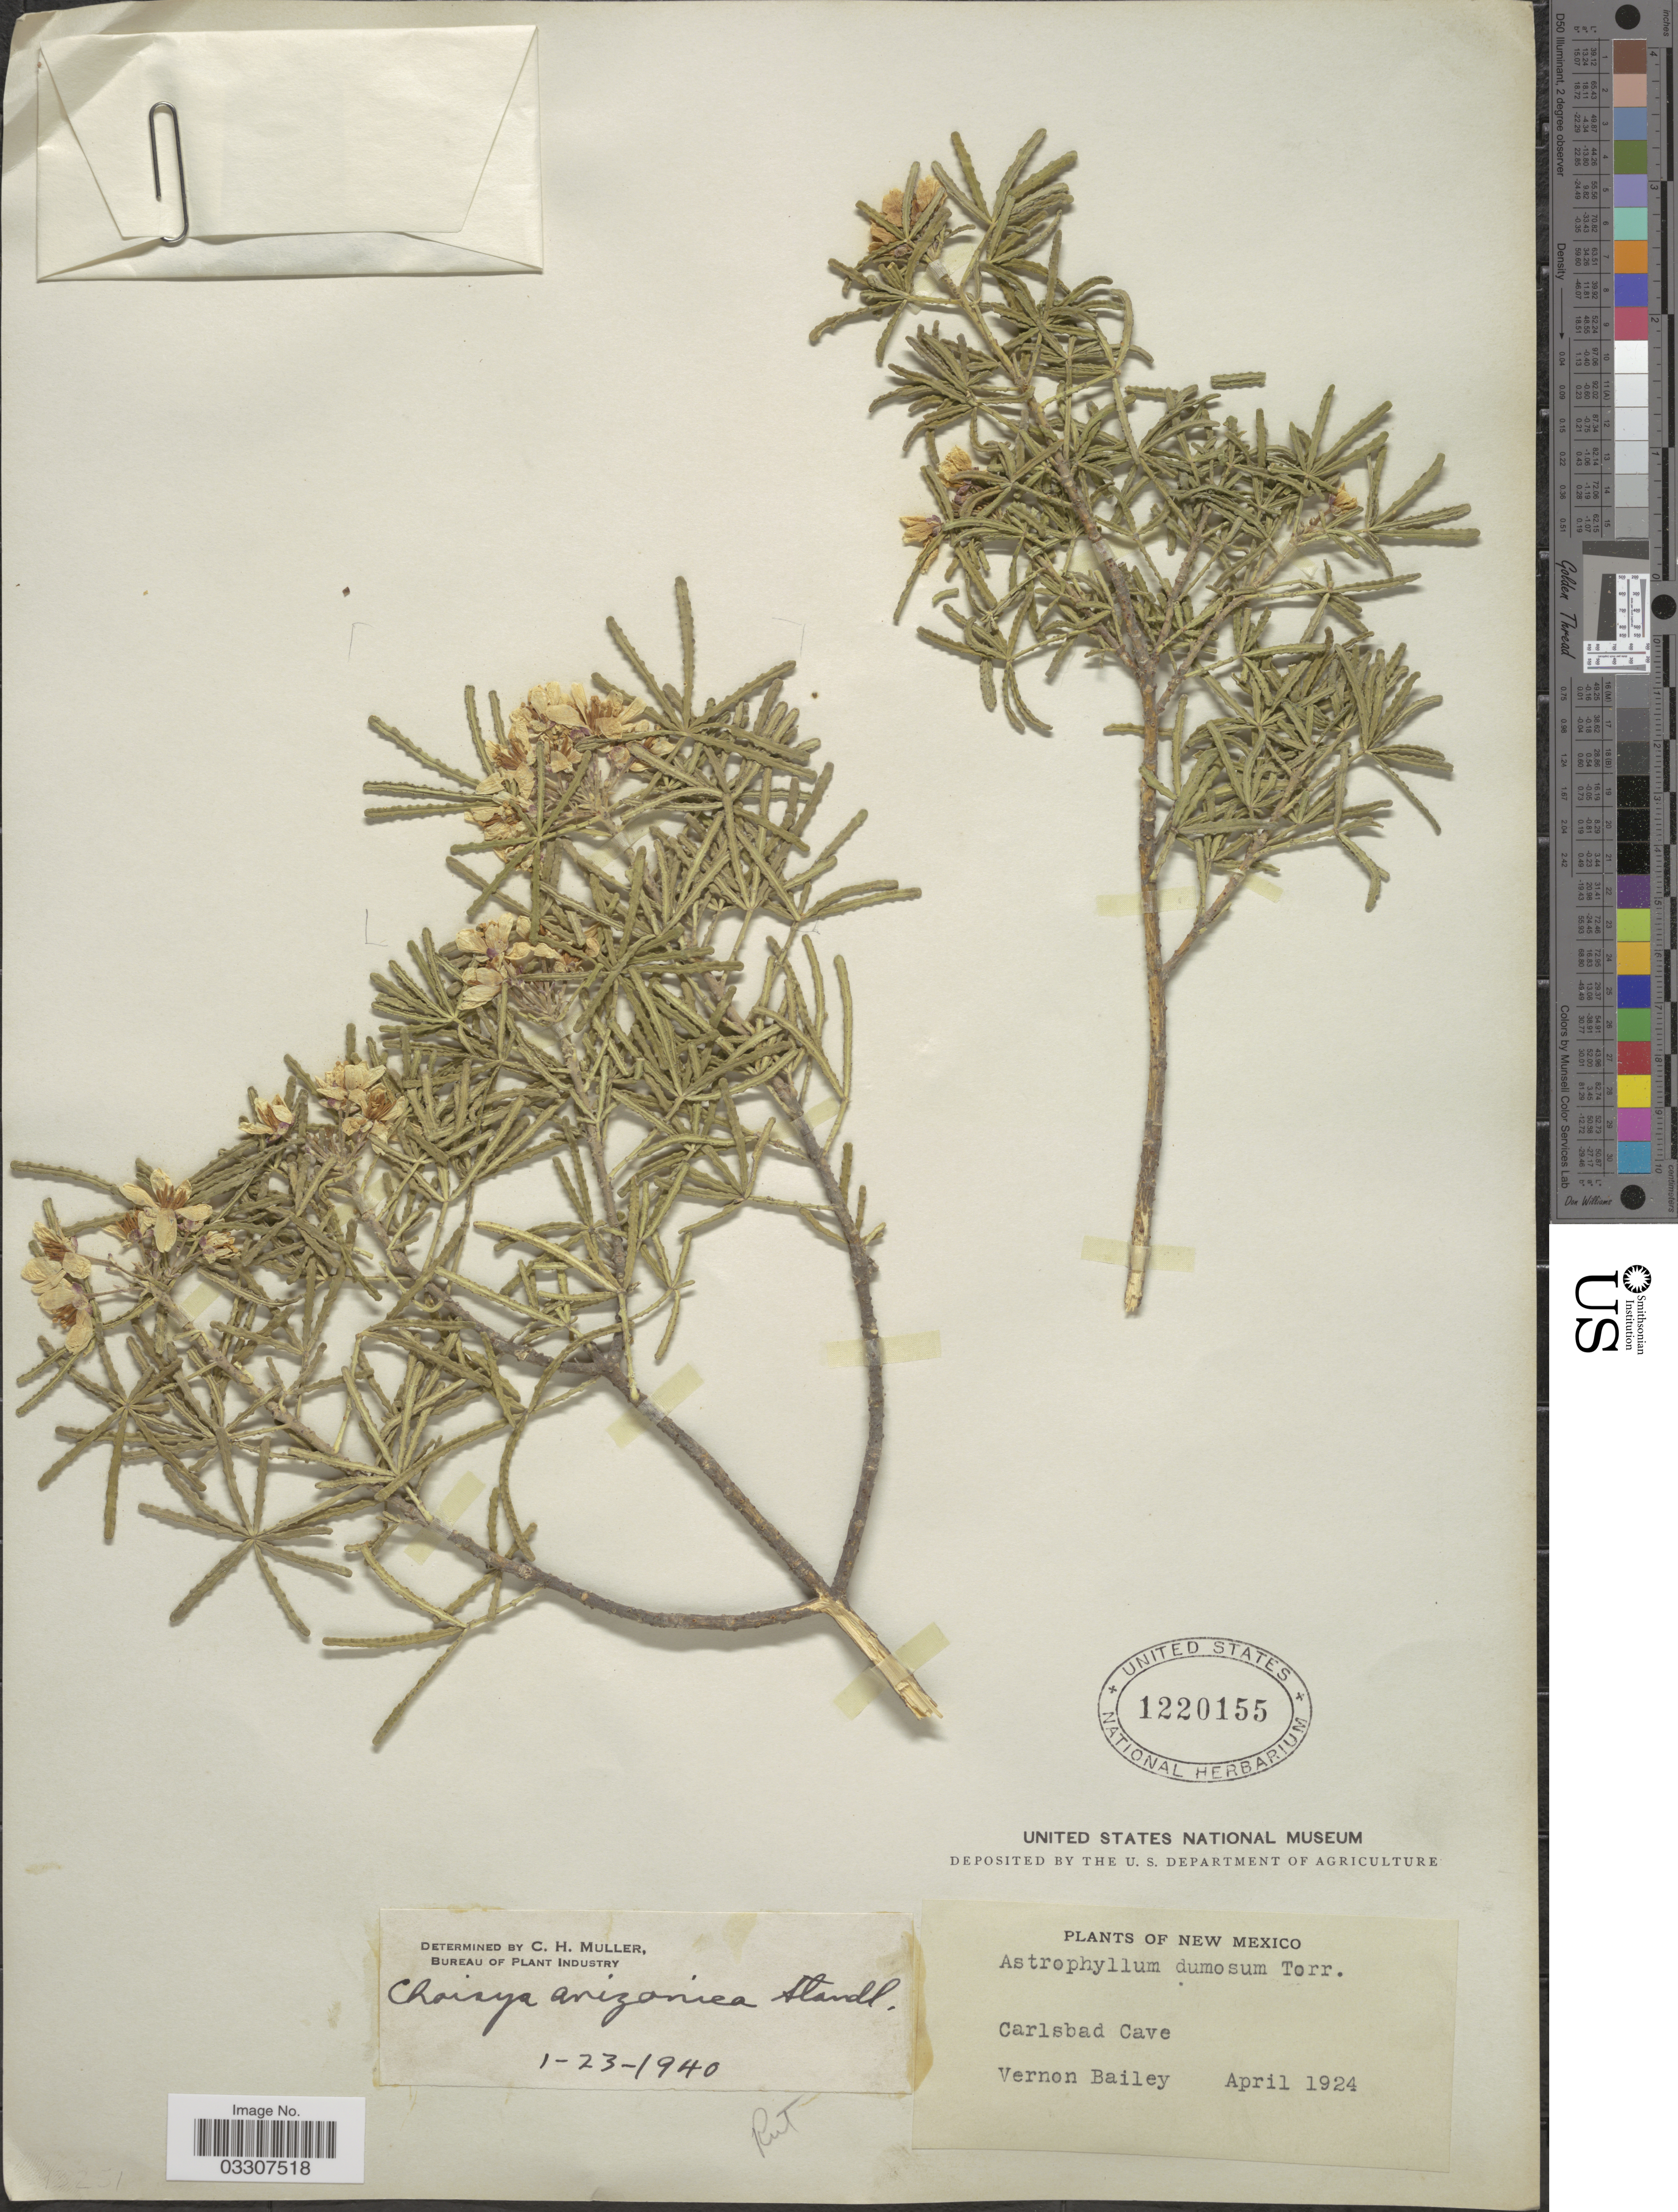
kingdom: Plantae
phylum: Tracheophyta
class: Magnoliopsida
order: Sapindales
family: Rutaceae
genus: Choisya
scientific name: Choisya arizonica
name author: Standl.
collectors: V. O. Bailey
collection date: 1924-04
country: United States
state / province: New Mexico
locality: Carlsbad Cave.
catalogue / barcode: US 1220155